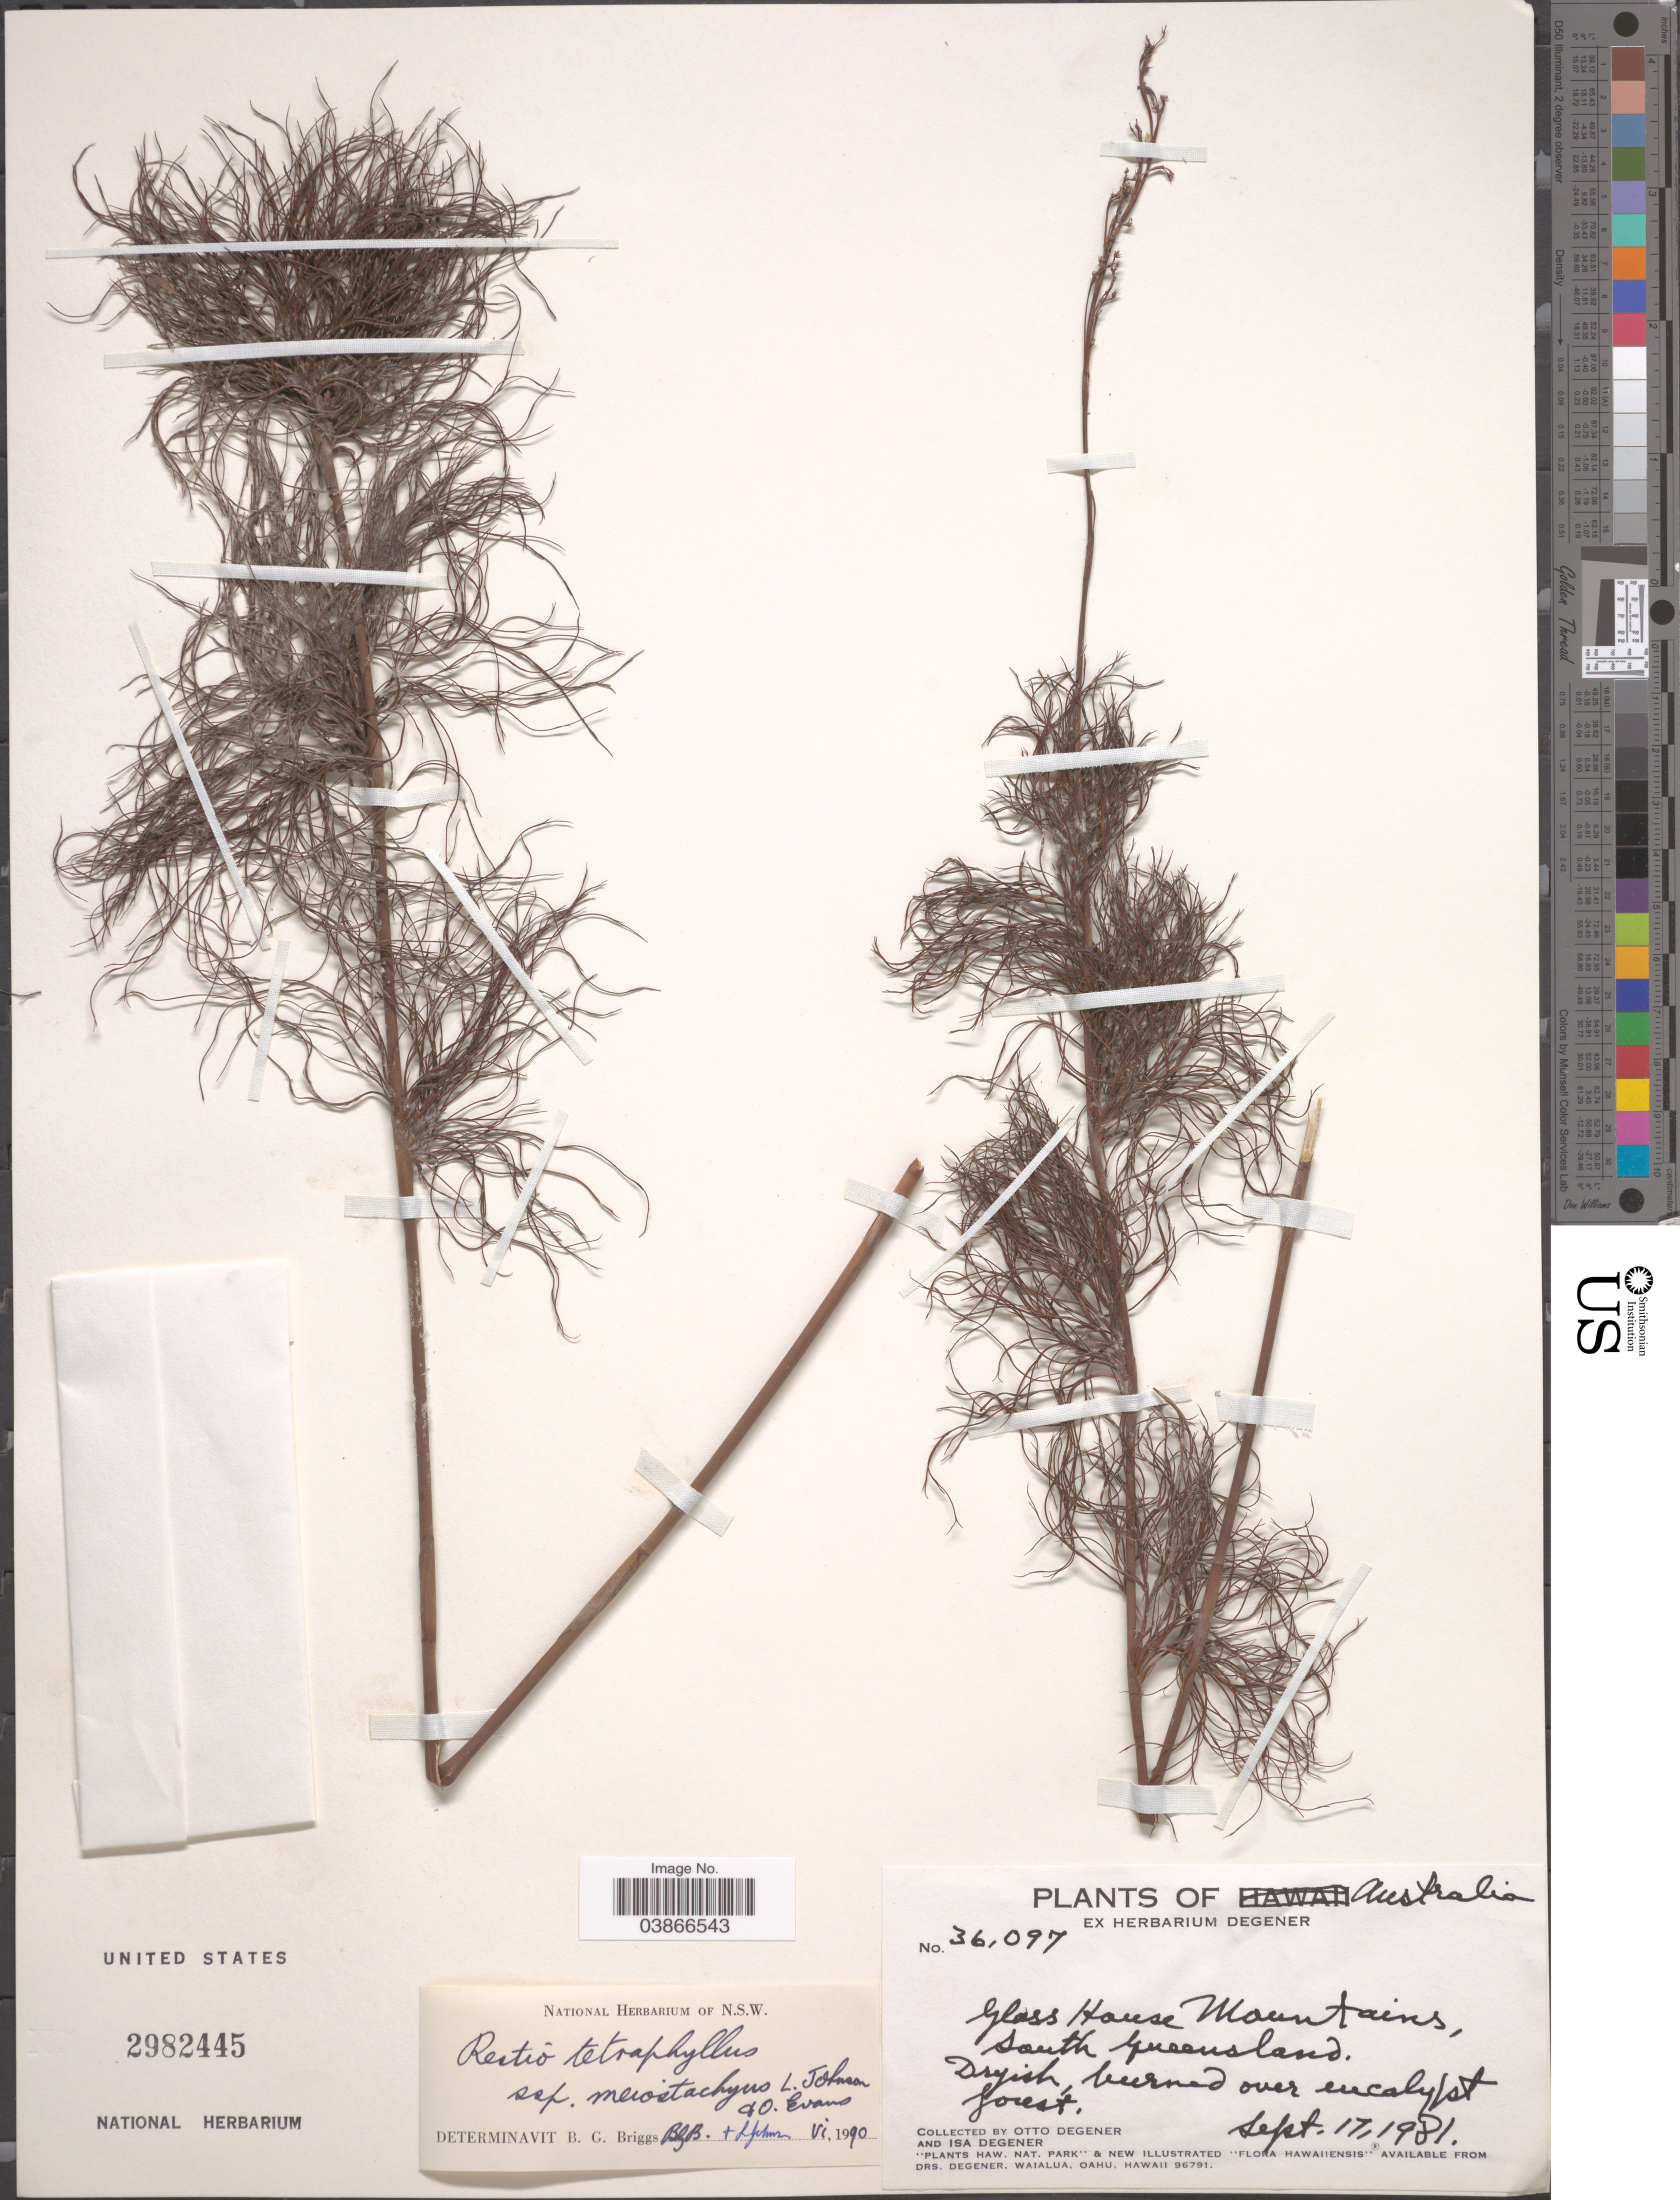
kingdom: Plantae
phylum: Tracheophyta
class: Liliopsida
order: Poales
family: Restionaceae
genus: Baloskion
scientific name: Baloskion tetraphyllum subsp. meiostachyum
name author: (L.A.S. Johnson & O.D. Evans) B.G. Briggs & L.A.S. Johnson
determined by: Strong, Mark T., (BOT), Smithsonian Institution - National Museum of Natural History (UNITED STATES)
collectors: O. Degener & I. Degener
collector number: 36097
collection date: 1981-09-17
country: Australia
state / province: Queensland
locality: Glass House Mountains, South Queensland.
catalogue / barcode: US 2982445